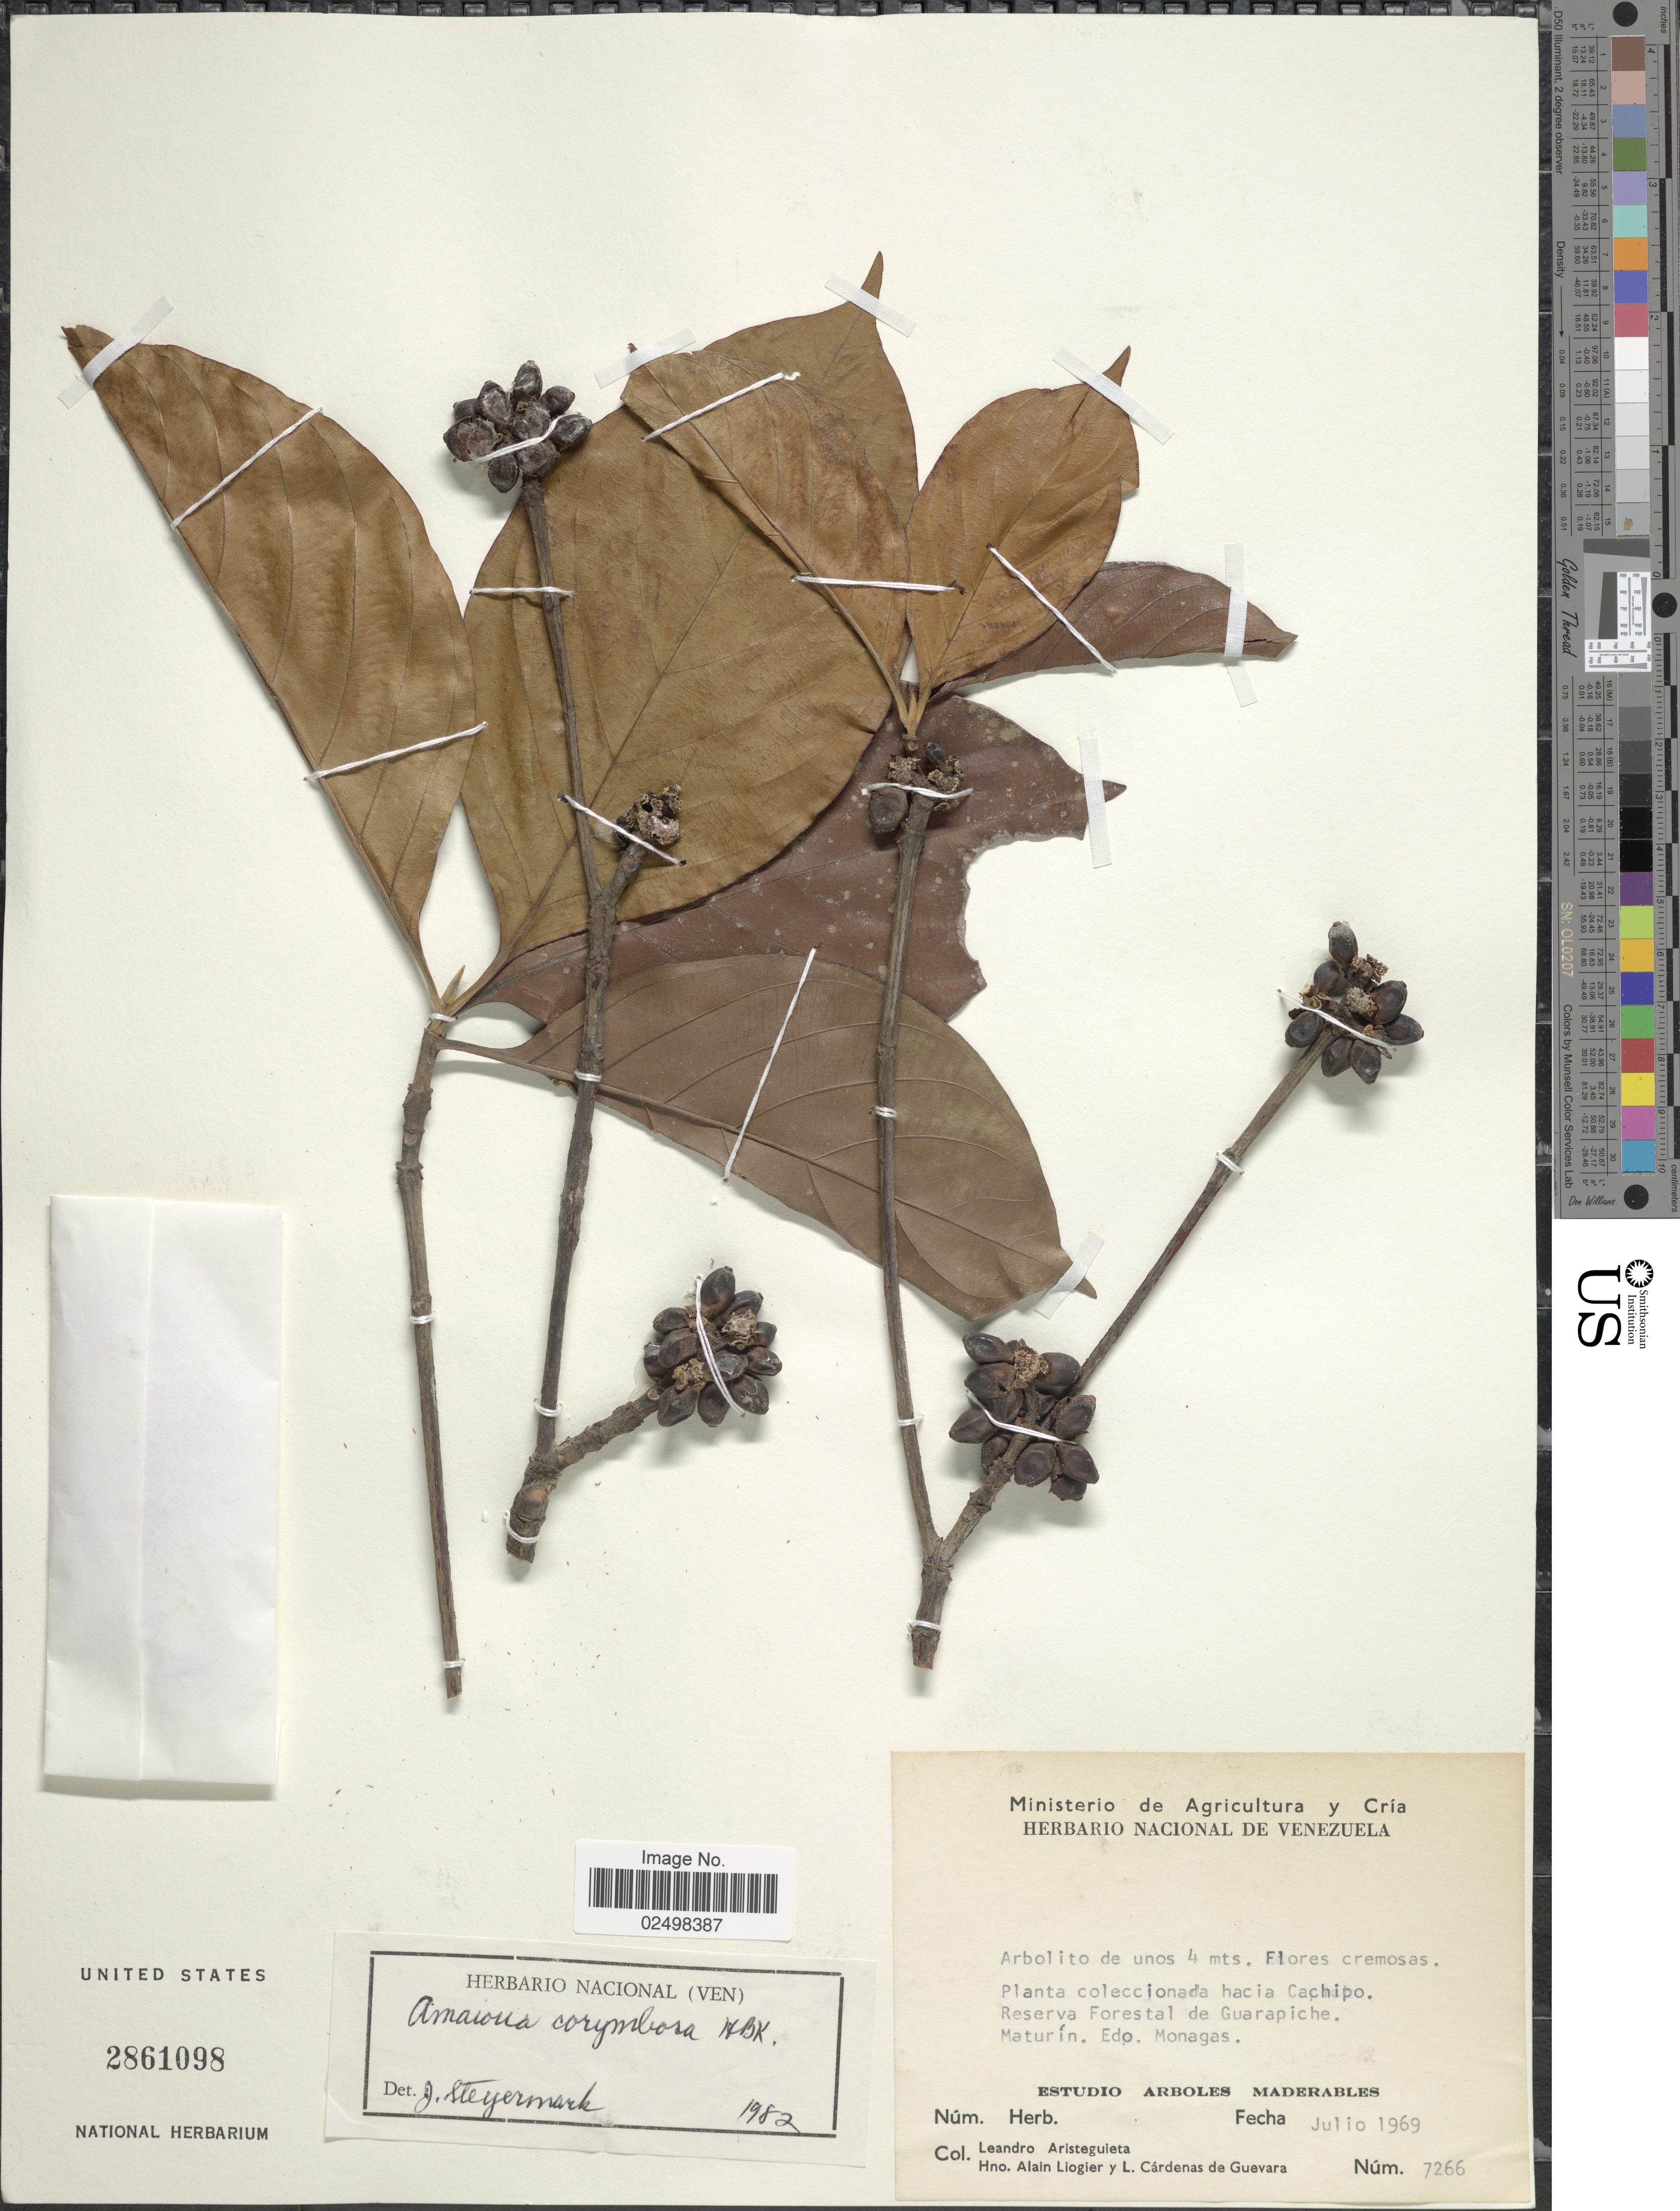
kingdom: Plantae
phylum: Tracheophyta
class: Magnoliopsida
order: Gentianales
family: Rubiaceae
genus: Amaioua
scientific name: Amaioua corymbosa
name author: Kunth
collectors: L. Aristeguieta, A. H. Liogier & L. De Guevara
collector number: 7266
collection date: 1969-07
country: Venezuela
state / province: Monagas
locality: Hacia Cachipo. Reserva Forestal de Guarapiche. Maturin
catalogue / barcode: US 2861098